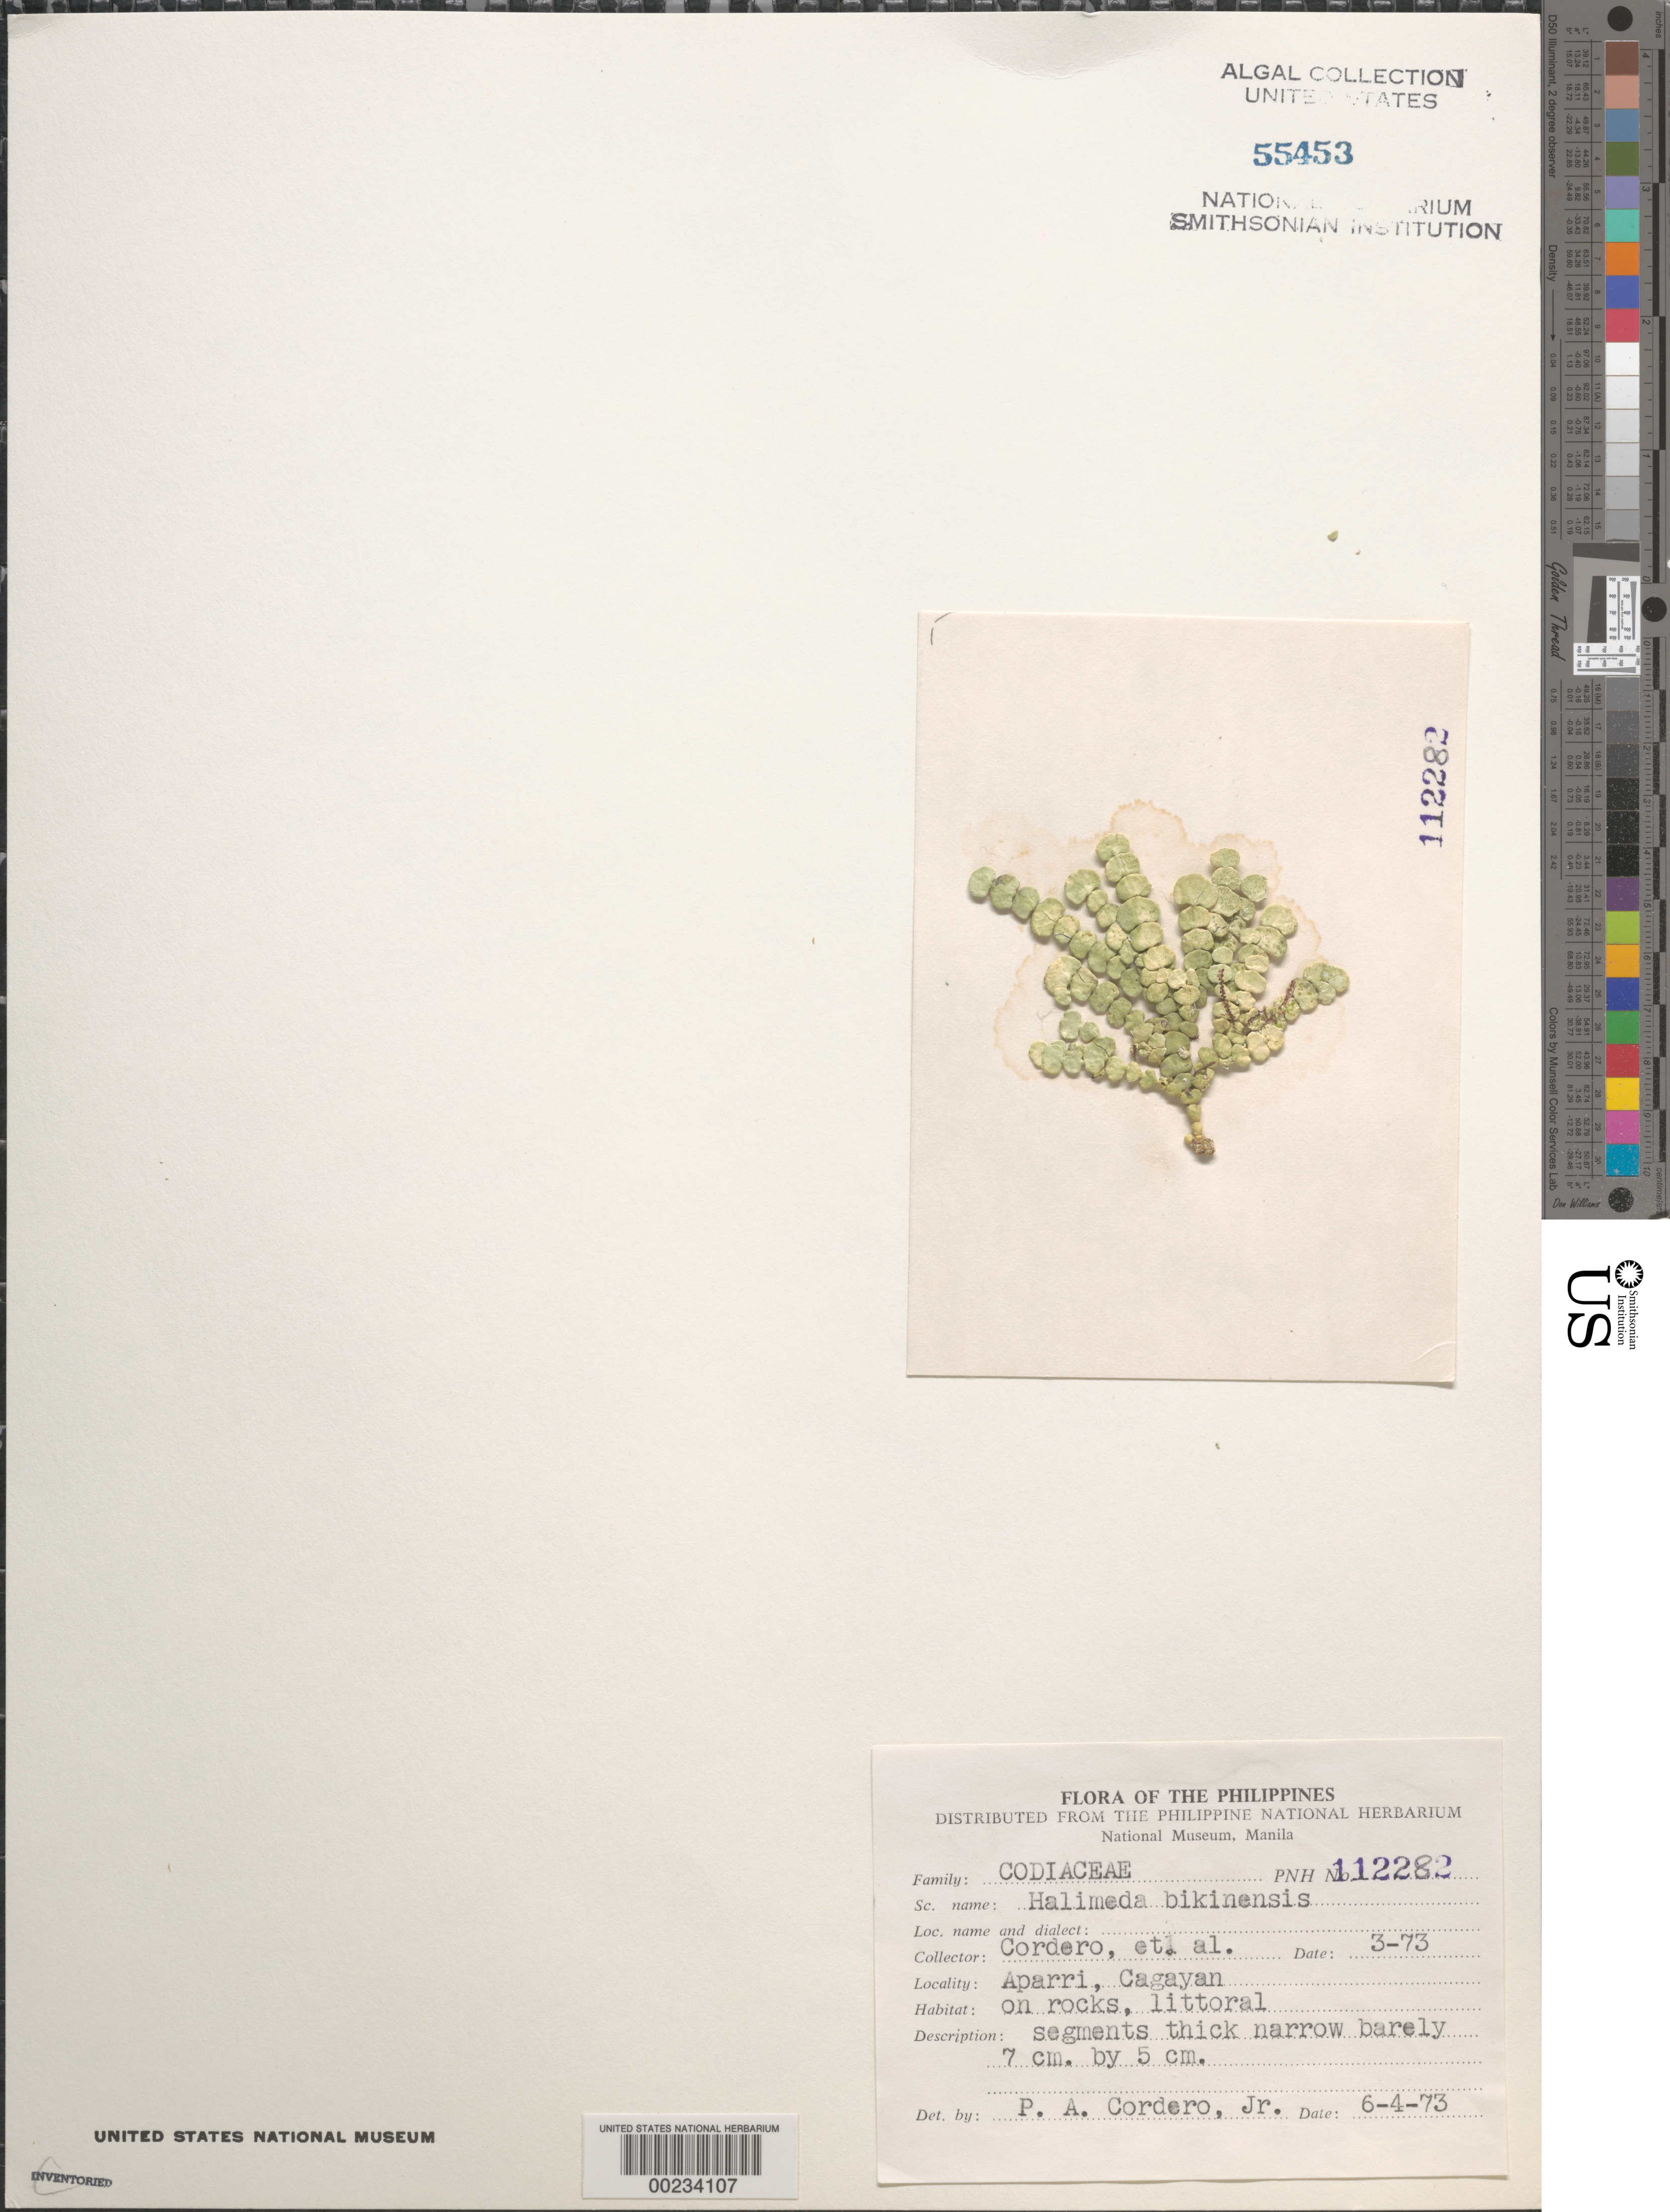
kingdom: Plantae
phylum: Chlorophyta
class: Ulvophyceae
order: Bryopsidales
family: Halimedaceae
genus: Halimeda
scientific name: Halimeda bikinensis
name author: W.R. Taylor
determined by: Cordero, P. A., Jr.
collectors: P. A. Cordero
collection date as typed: Mar 1973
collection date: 1973-03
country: Philippines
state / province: Cagayan Valley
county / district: Cagayan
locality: Aparri, cagayon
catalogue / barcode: US 55453